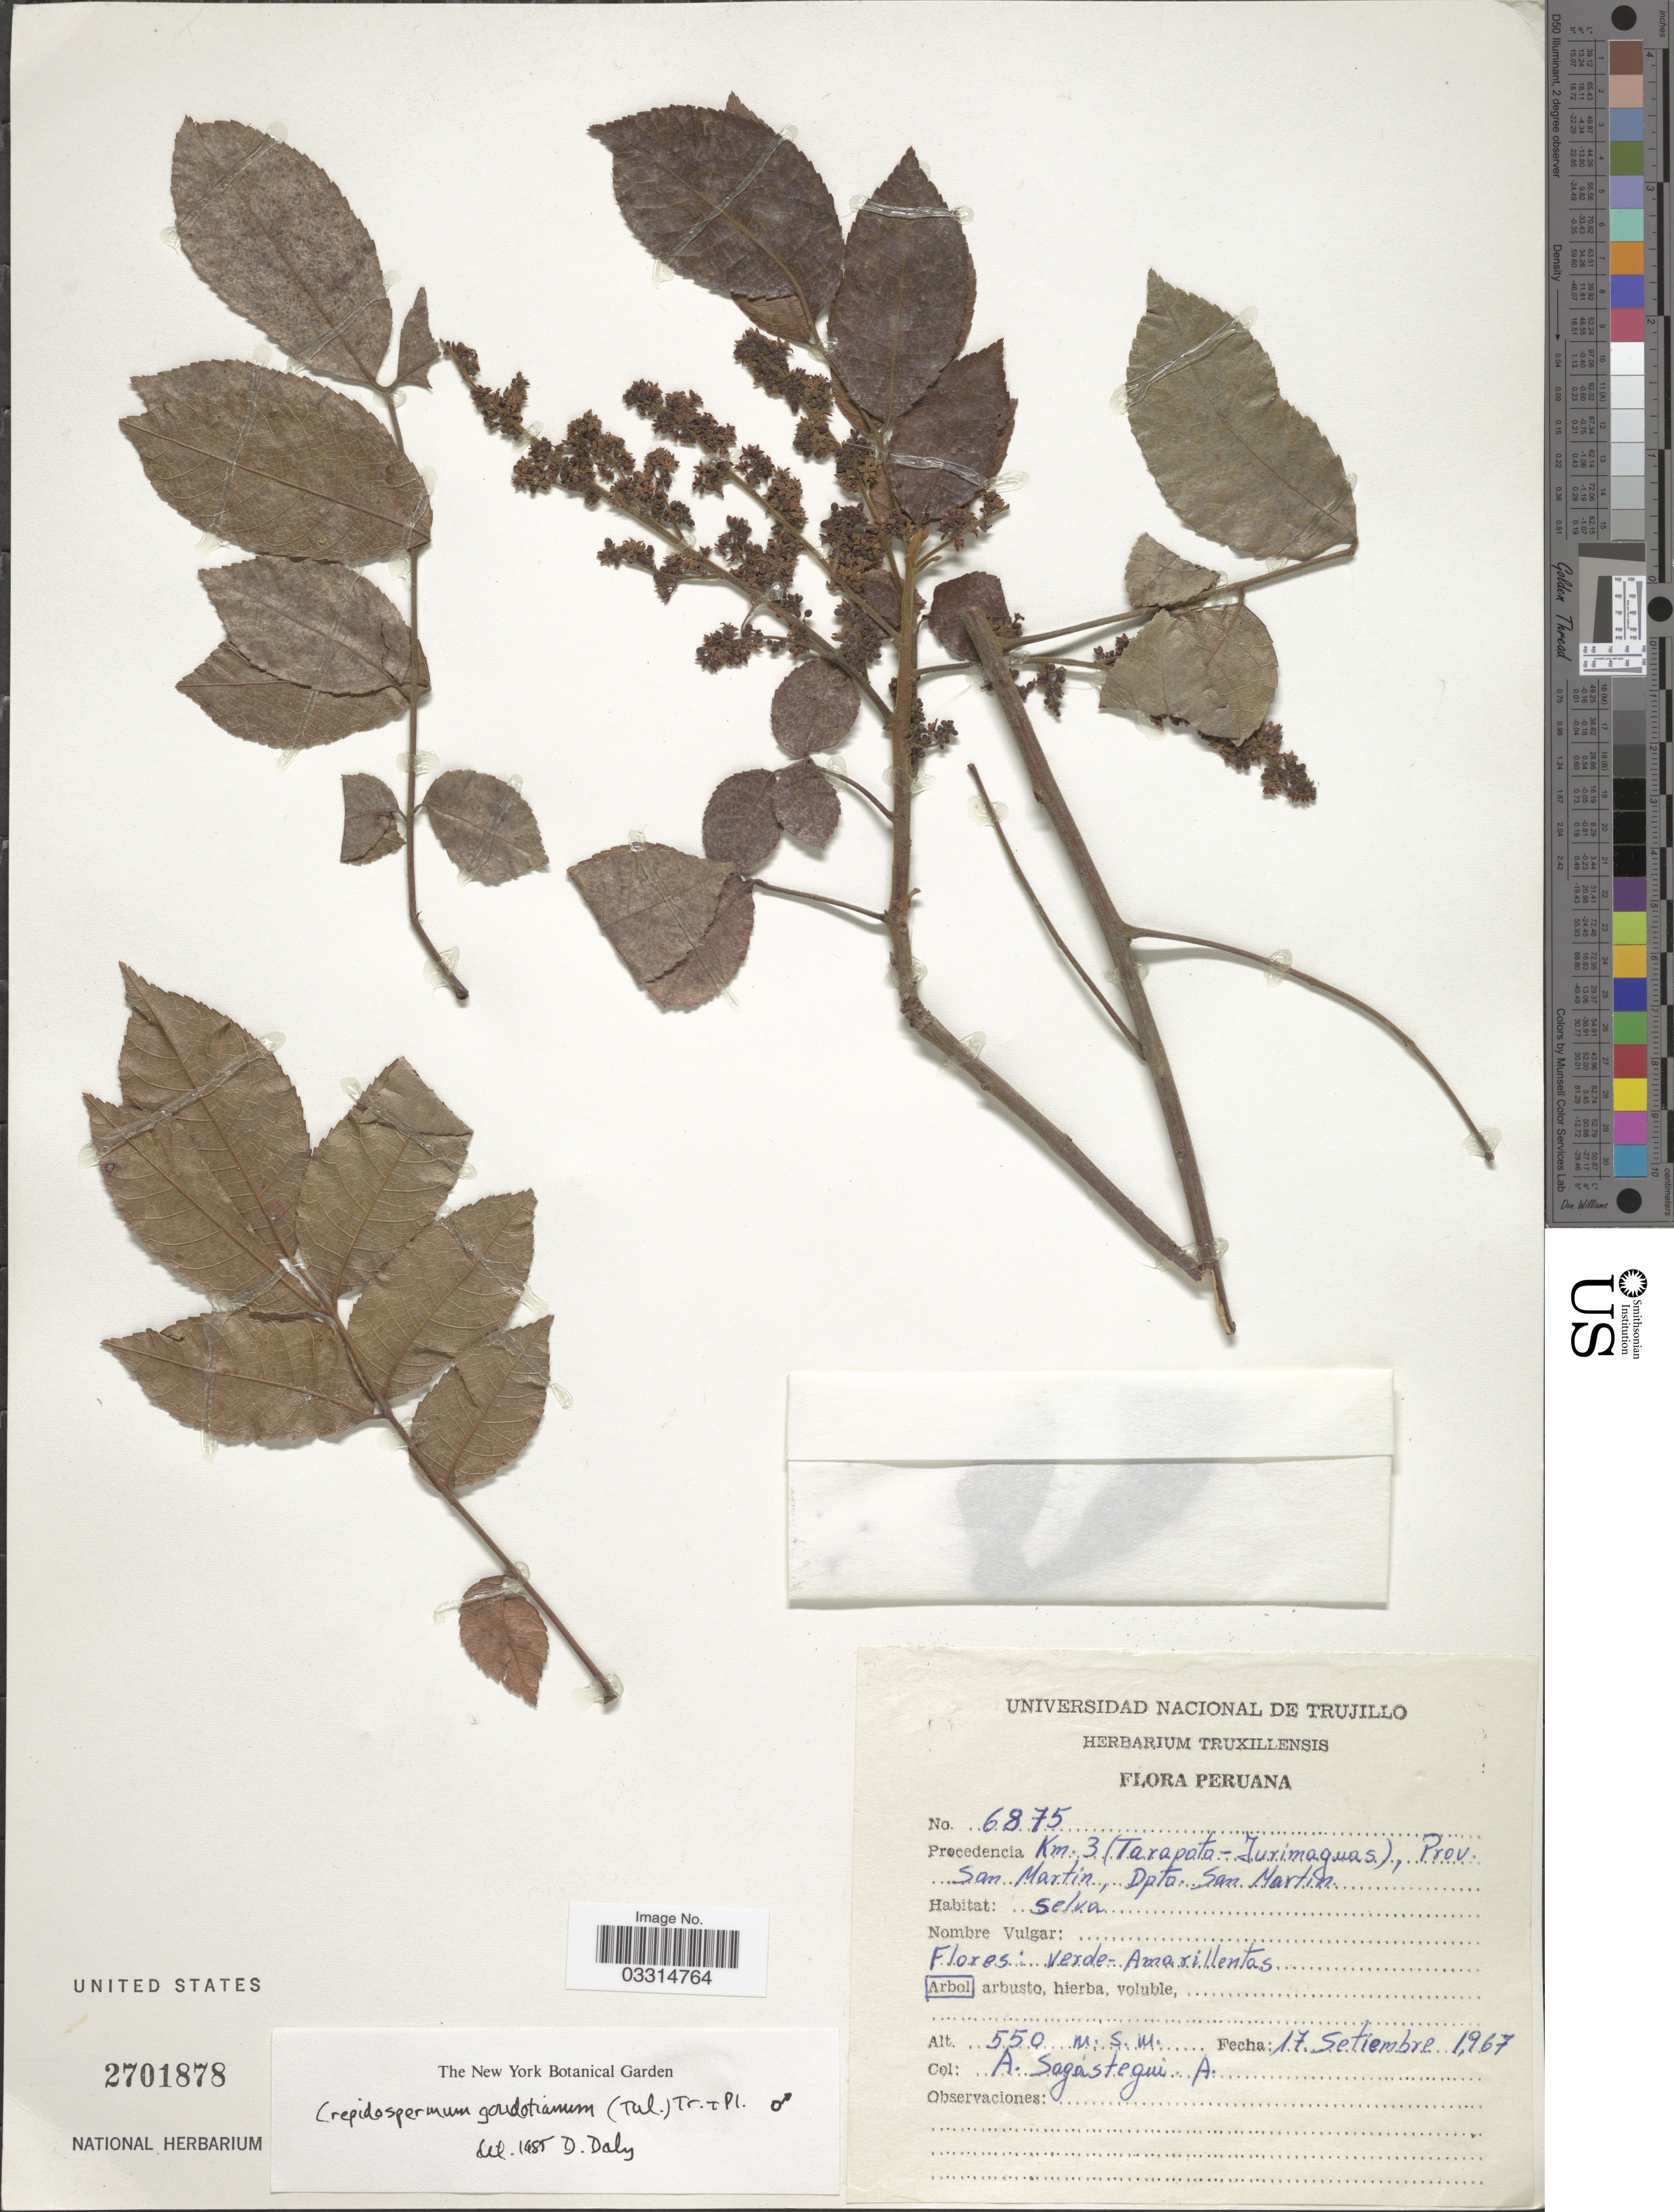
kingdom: Plantae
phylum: Tracheophyta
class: Magnoliopsida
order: Sapindales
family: Burseraceae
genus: Protium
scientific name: Protium goudotianum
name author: (Tul.) Byng & Christenh.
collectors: A. Sagástegui A.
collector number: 6875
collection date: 1967-09-17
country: Peru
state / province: San Martín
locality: Procedencia Km. 3 (Tarapoto - Turimaguas), Prov. San Martin, Dpto. San Martin.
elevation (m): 550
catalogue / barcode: US 2701878